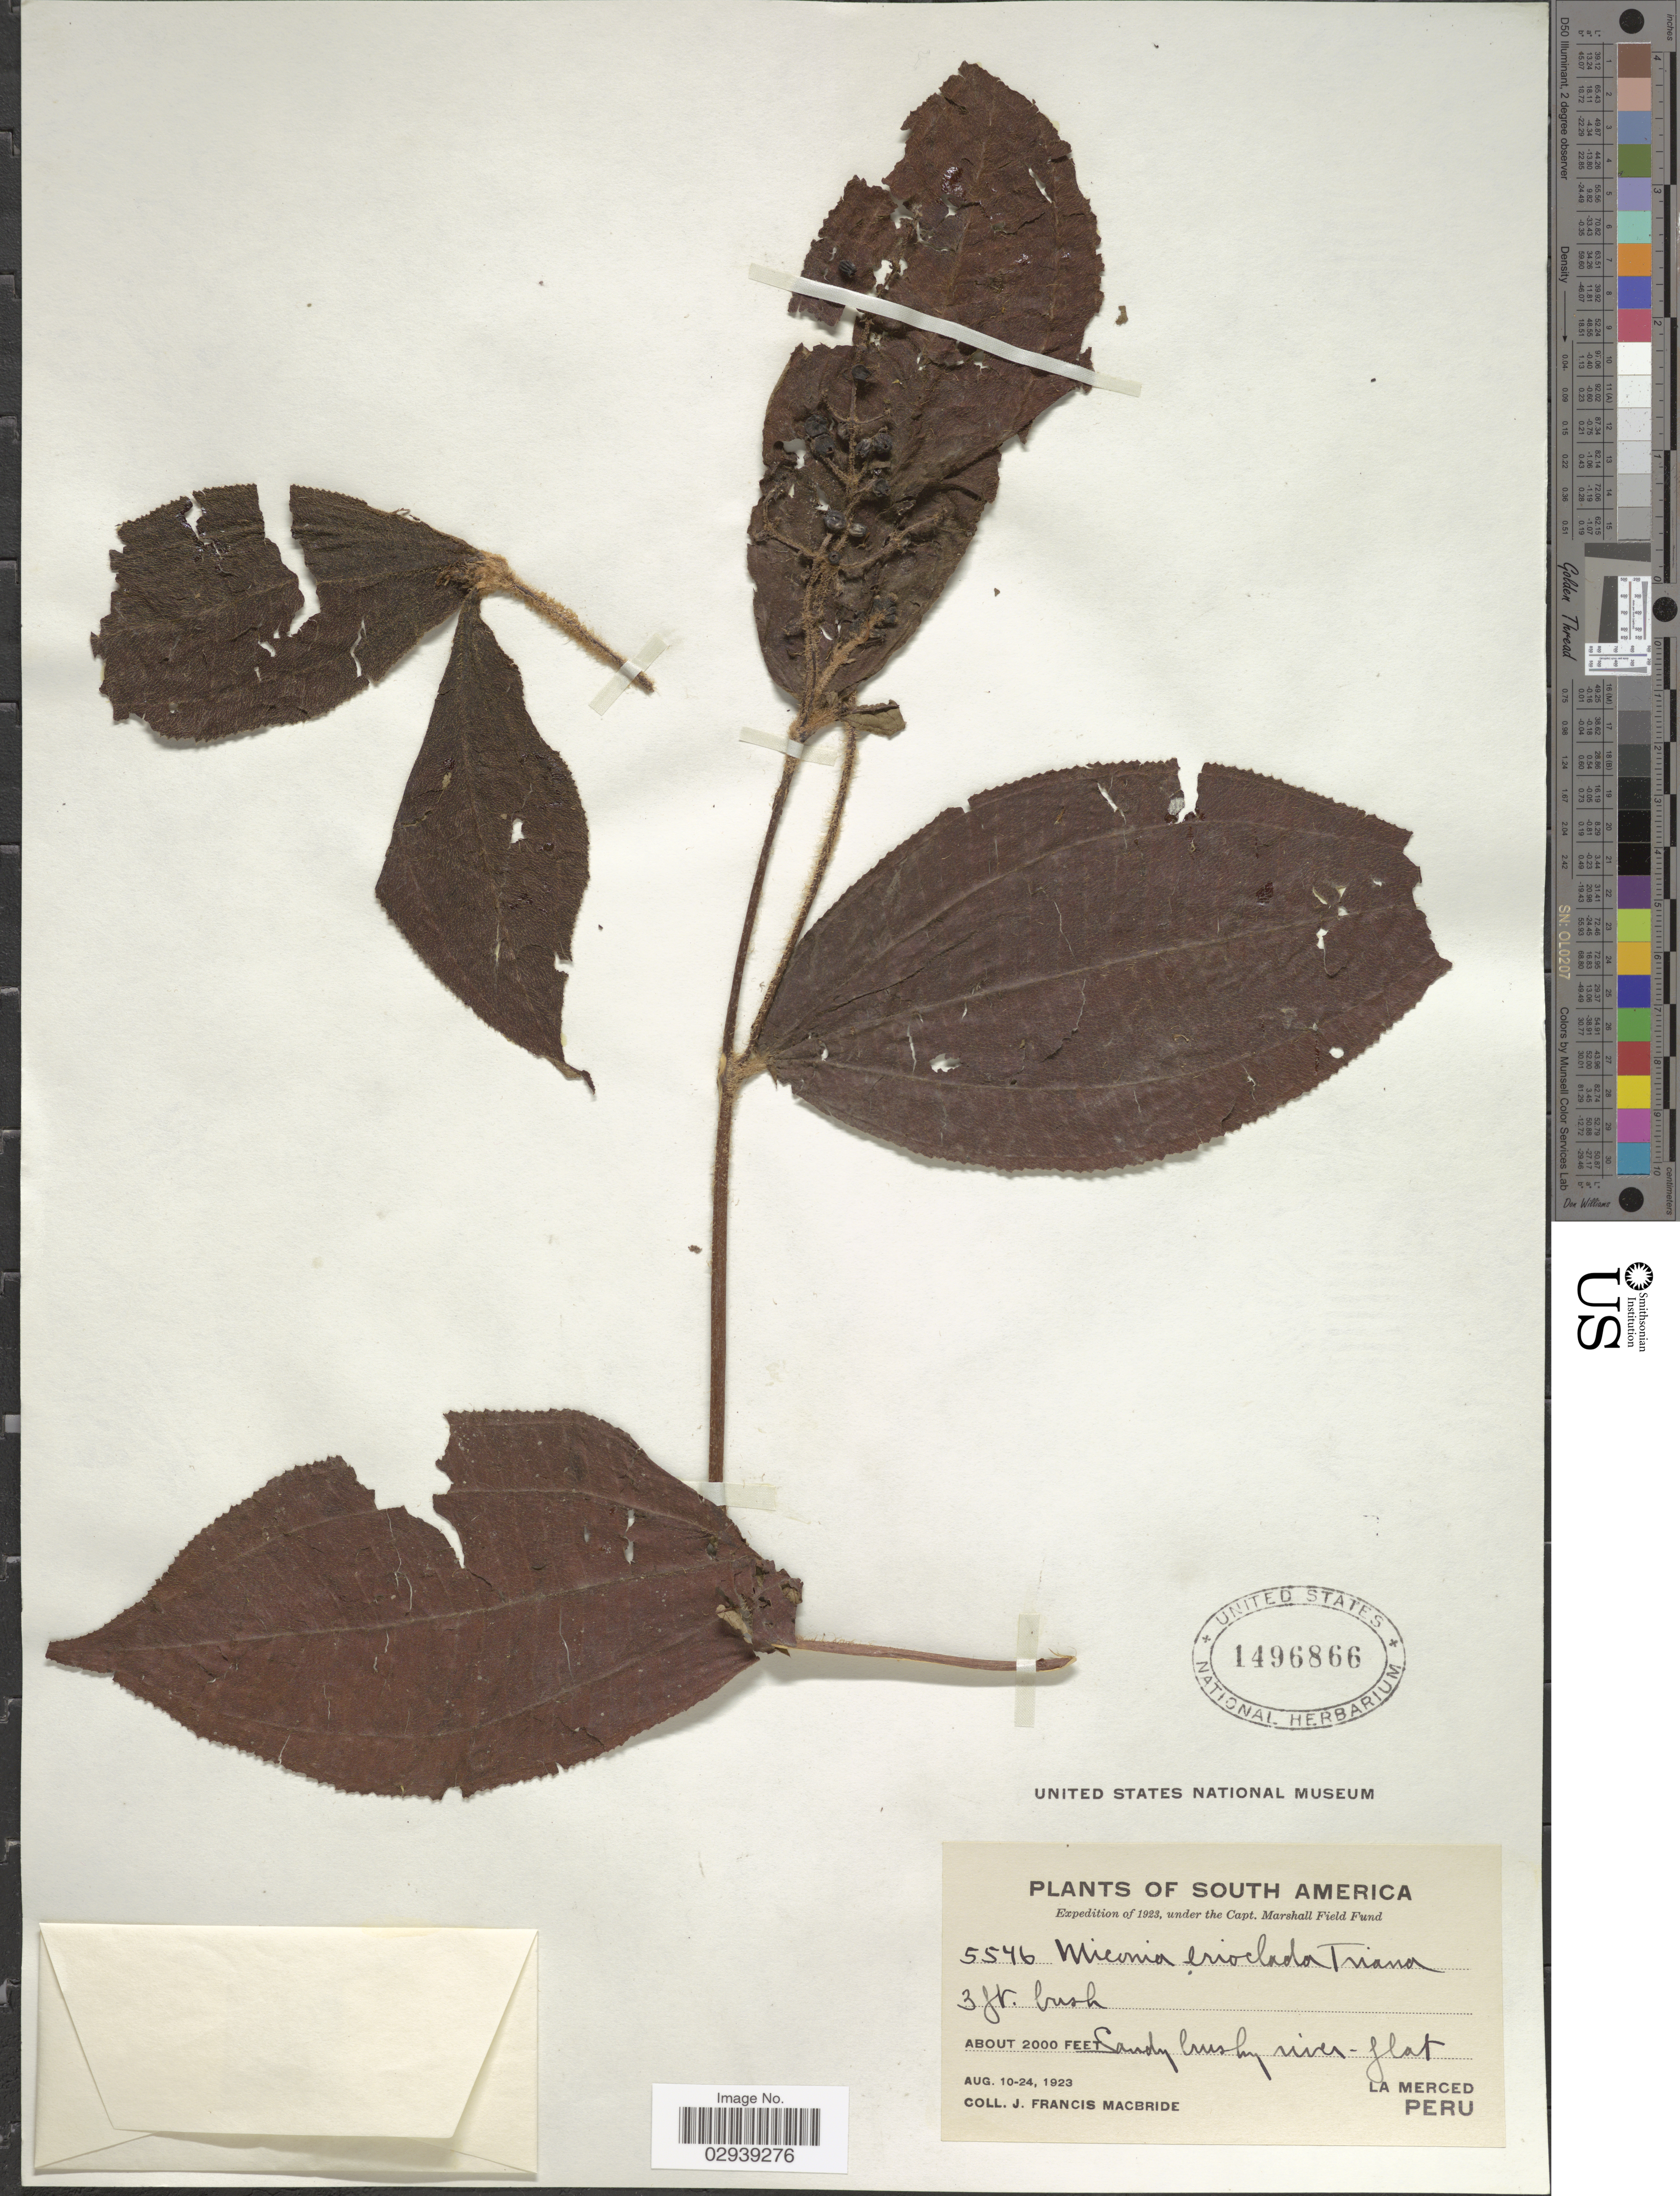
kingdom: Plantae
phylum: Tracheophyta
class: Magnoliopsida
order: Myrtales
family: Melastomataceae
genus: Miconia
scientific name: Miconia erioclada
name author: Triana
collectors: J. F. Macbride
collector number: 5546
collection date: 1923-08-10/1923-08-24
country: Peru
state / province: Junín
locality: La Merced.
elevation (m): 610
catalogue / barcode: US 1496866